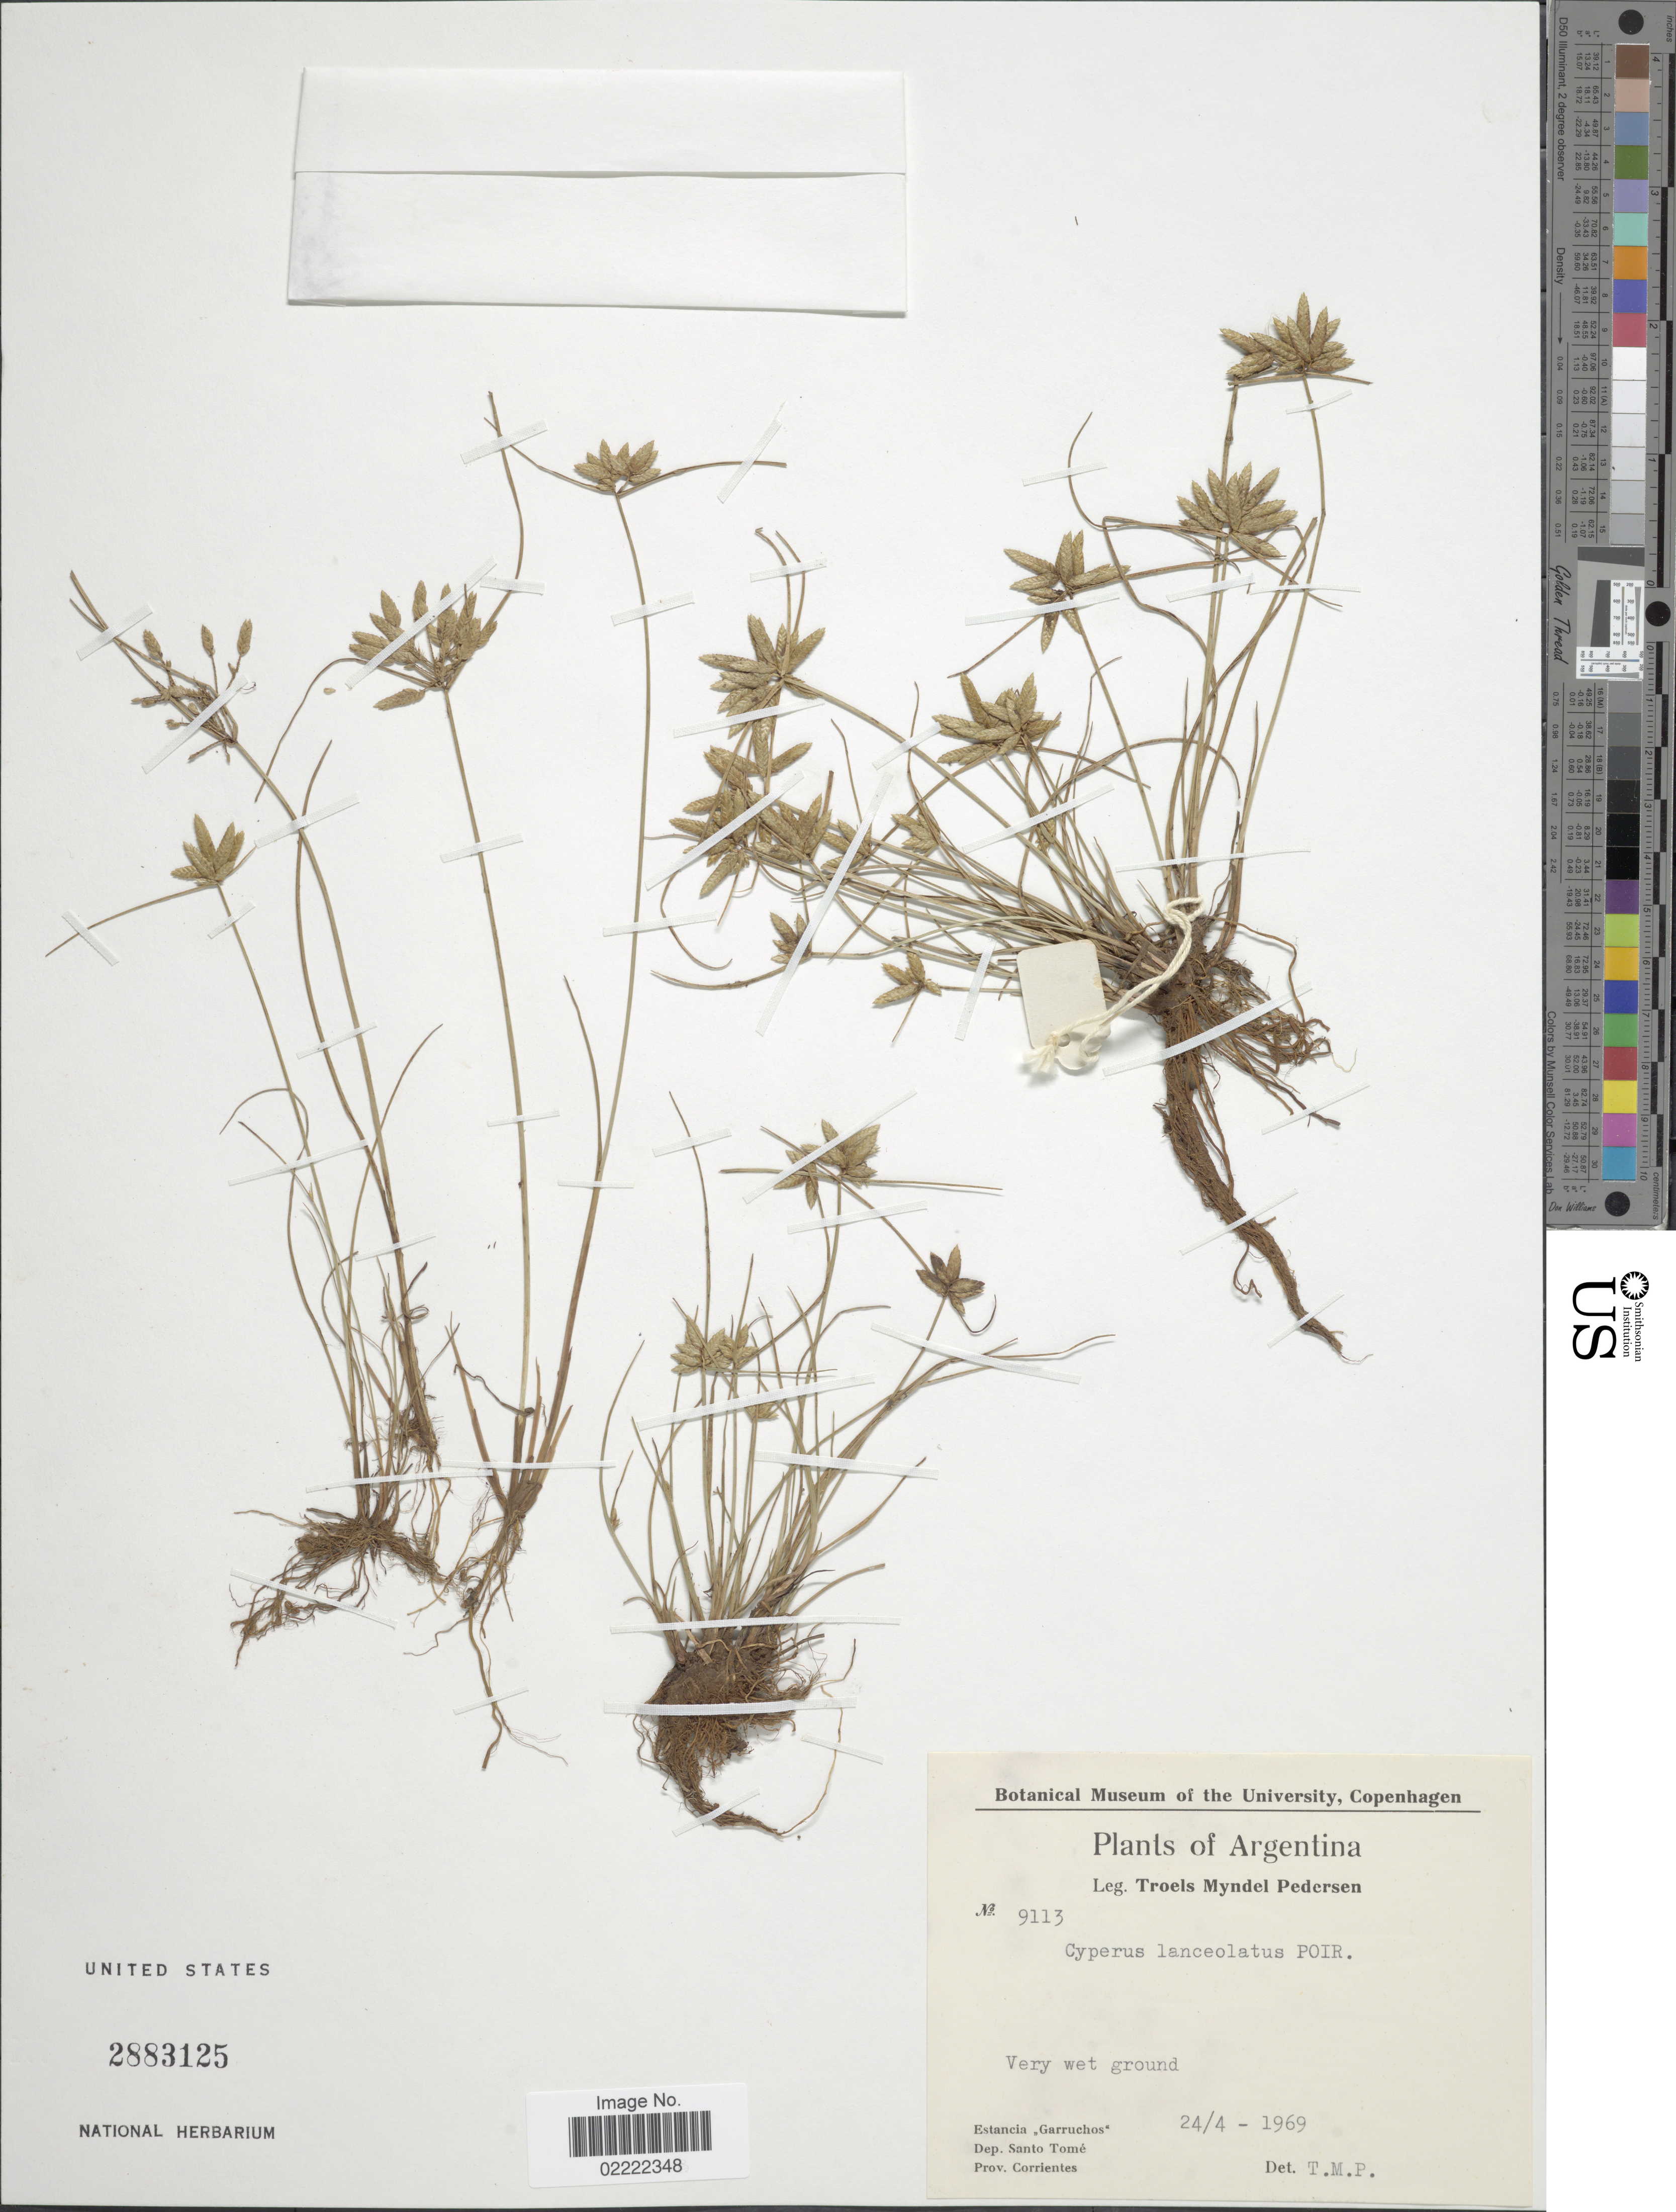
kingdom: Plantae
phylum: Tracheophyta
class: Liliopsida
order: Poales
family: Cyperaceae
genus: Cyperus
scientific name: Cyperus lanceolatus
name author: Poir.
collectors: T. Pederson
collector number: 9113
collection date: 1969-04-24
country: Argentina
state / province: Corrientes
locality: Estancia Garruchos. Dep. Santo Tome.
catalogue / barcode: US 2883125